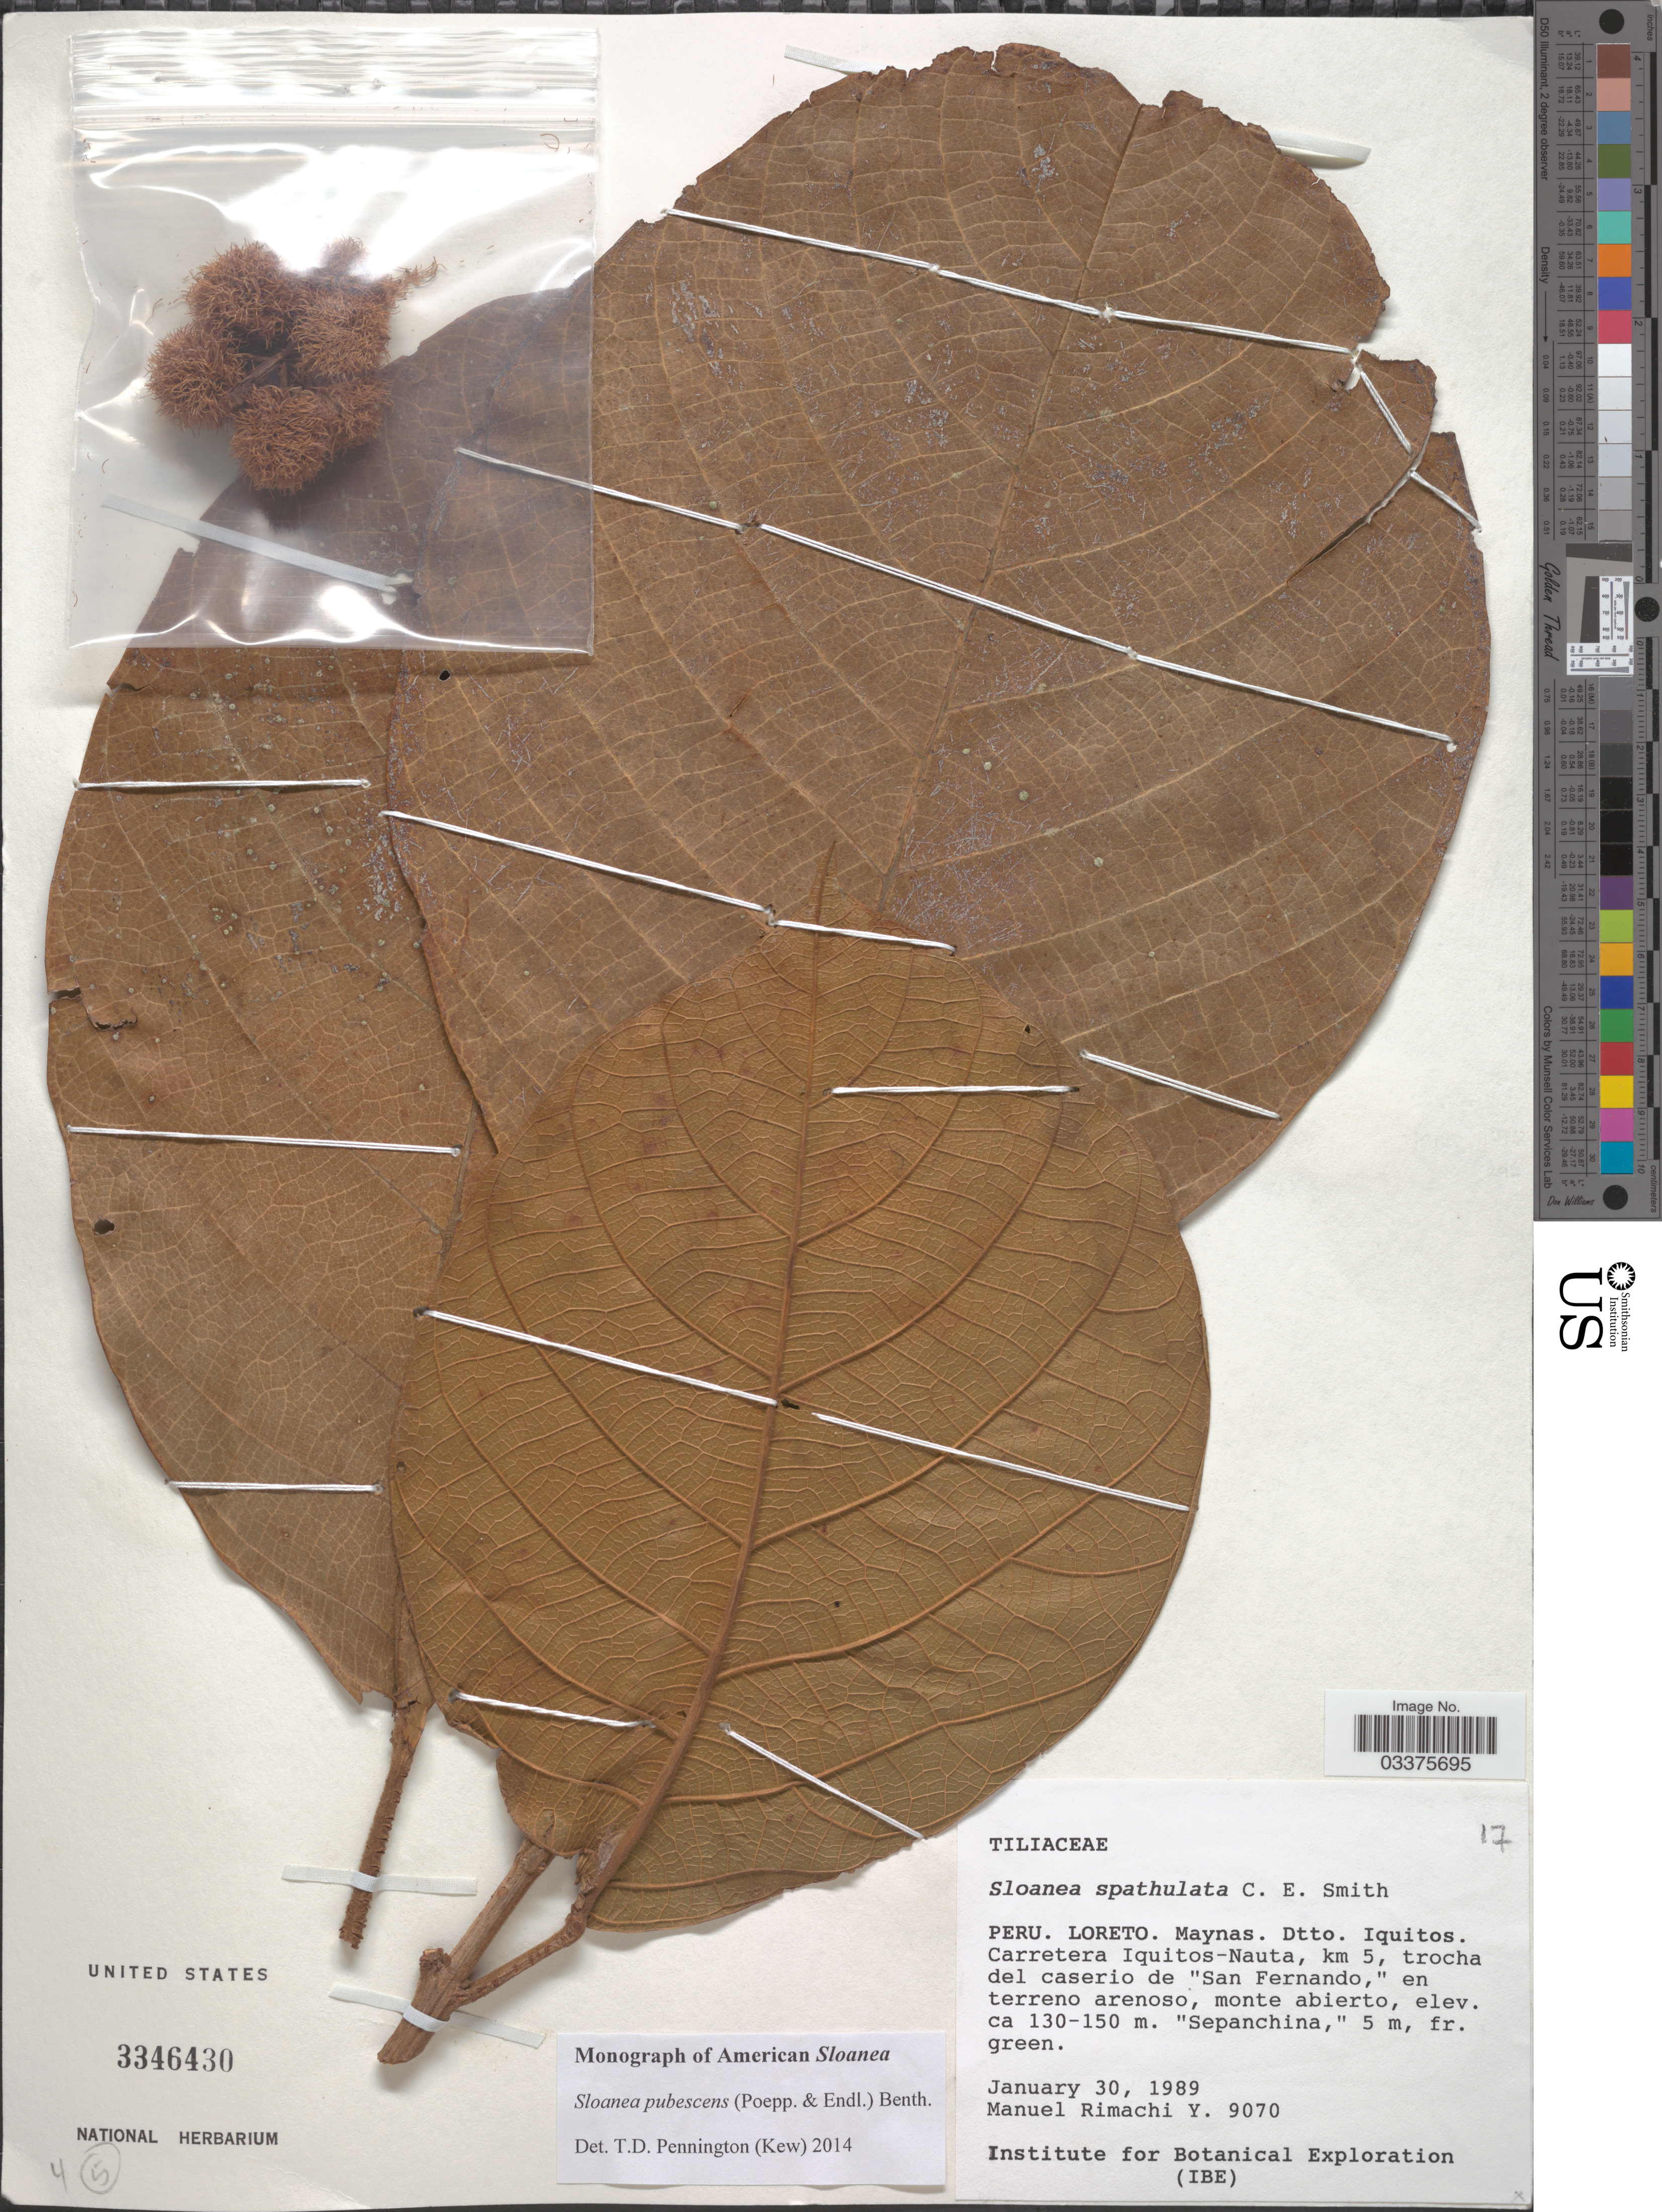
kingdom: Plantae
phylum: Tracheophyta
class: Magnoliopsida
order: Oxalidales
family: Elaeocarpaceae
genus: Sloanea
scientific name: Sloanea pubescens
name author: (Poepp. & Endl.) Benth.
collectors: M. Rimachi Y.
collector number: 9070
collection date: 1989-01-30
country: Peru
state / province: Loreto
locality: Maynas. Dtto. Iquitos. Carretera Iquitos-Nauta, km 5, trocha del caserio de "San Fernando,".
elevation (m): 130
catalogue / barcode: US 3346430